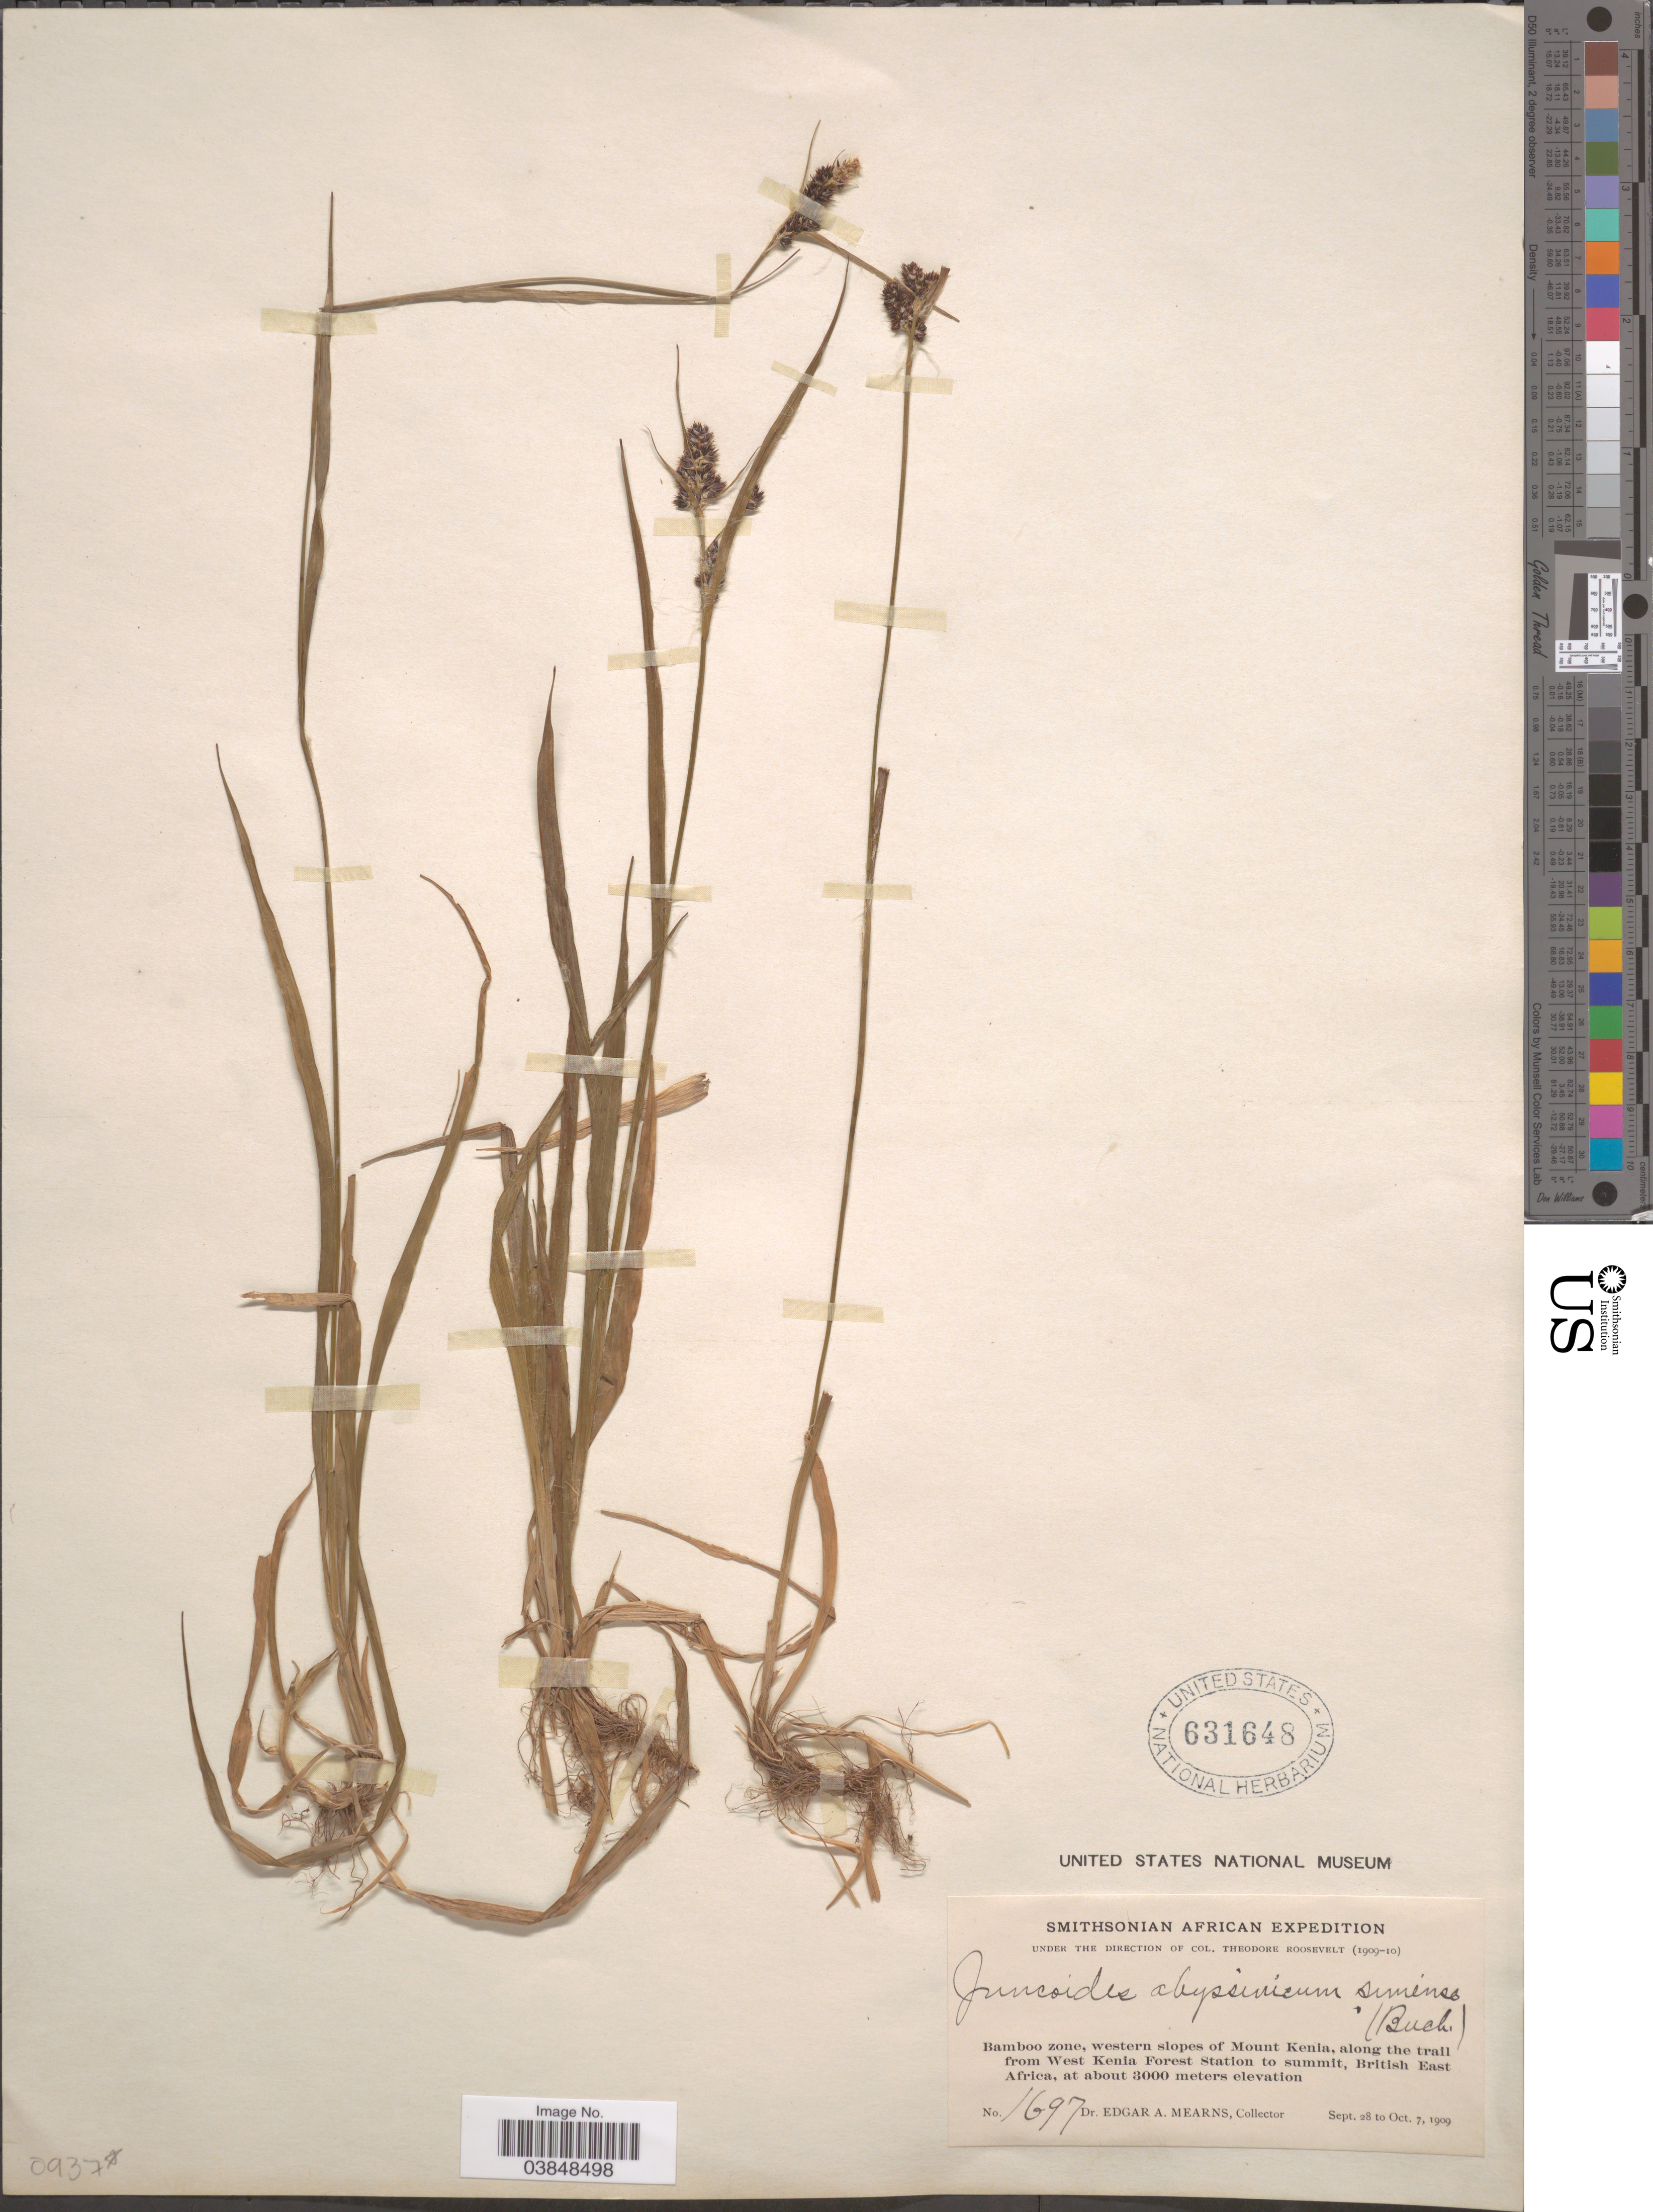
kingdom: Plantae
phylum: Tracheophyta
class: Liliopsida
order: Poales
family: Juncaceae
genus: Luzula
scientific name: Luzula abyssinica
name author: Parl.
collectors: E. A. Mearns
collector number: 1697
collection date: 1909-09-28/1909-10-07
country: Kenya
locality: Bamboo zone, western slopes of Mount Kenia, along the trail from West Kenia Forest Station to summit, British East Africa.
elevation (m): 3000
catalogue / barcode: US 631648